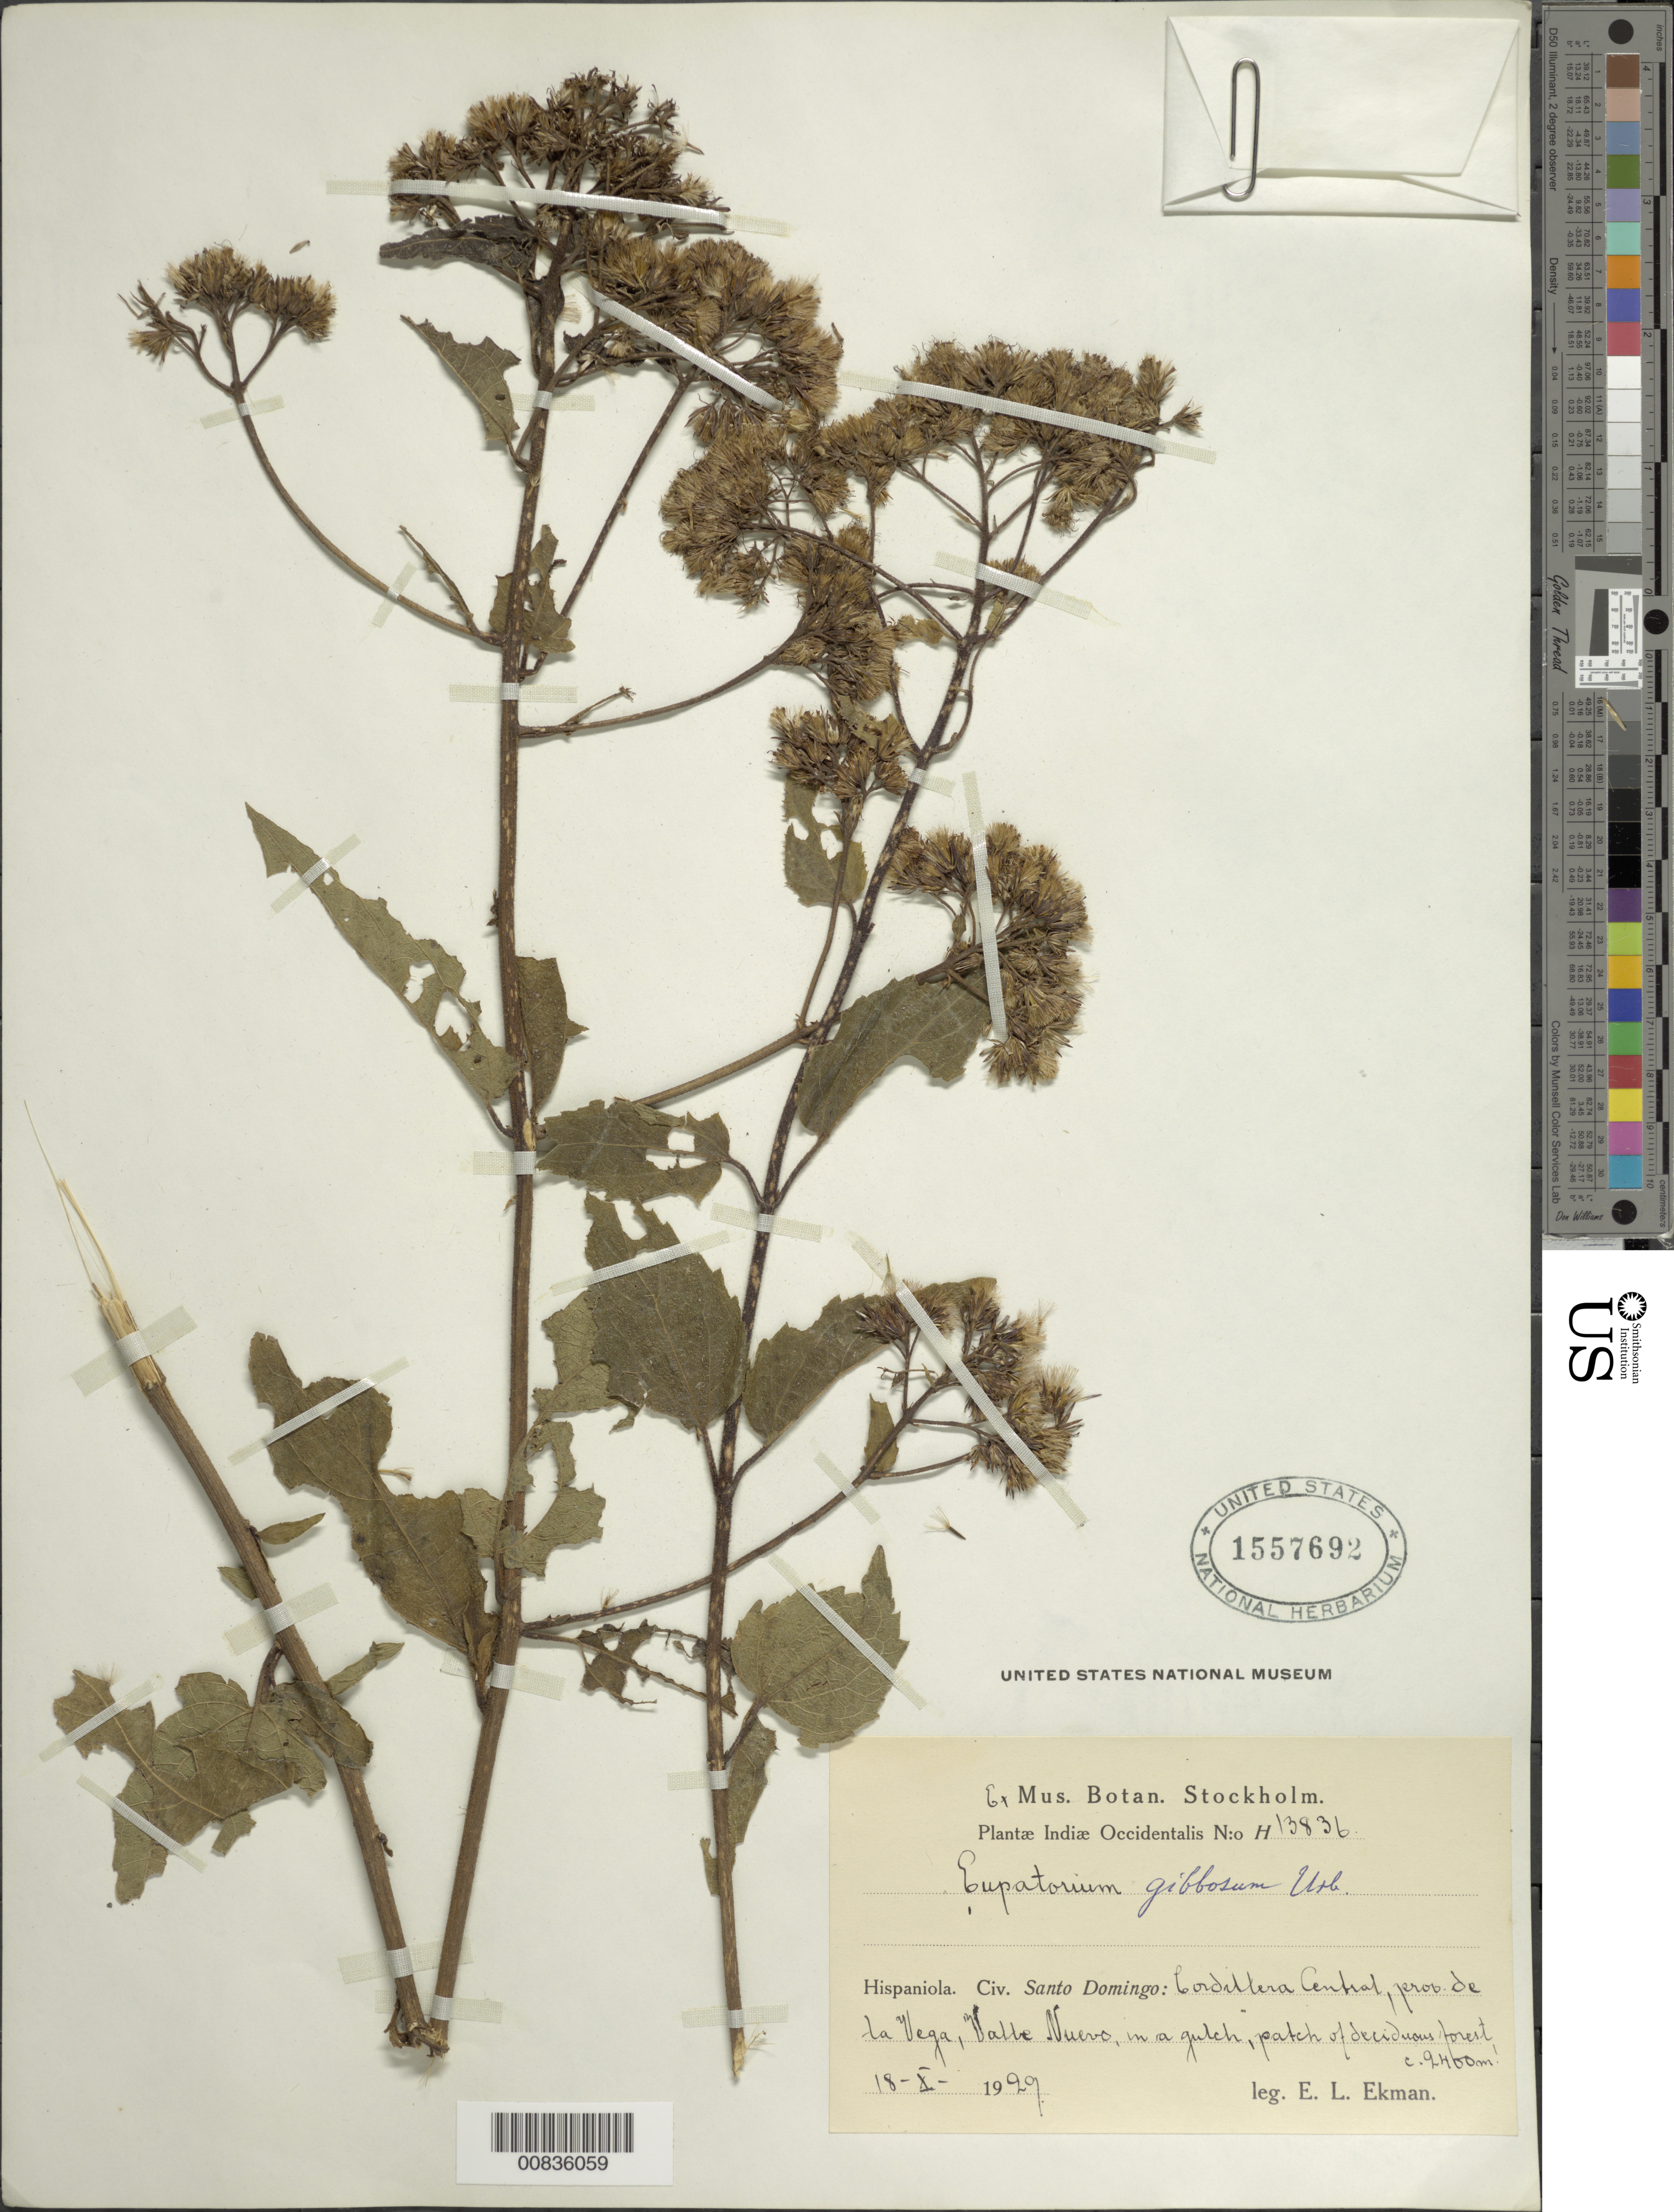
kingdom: Plantae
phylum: Tracheophyta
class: Magnoliopsida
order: Asterales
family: Asteraceae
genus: Koanophyllon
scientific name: Koanophyllon gibbosum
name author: (Urb.) R.M. King & H. Rob.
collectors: E. L. Ekman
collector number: H 13836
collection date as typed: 18 Oct 1929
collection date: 1929-10-18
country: Dominican Republic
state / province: La Vega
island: Hispaniola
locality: Cordillera Central, Valle Nuevo,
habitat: In a gulch, patch of deciduous forest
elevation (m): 2400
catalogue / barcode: US 1557692